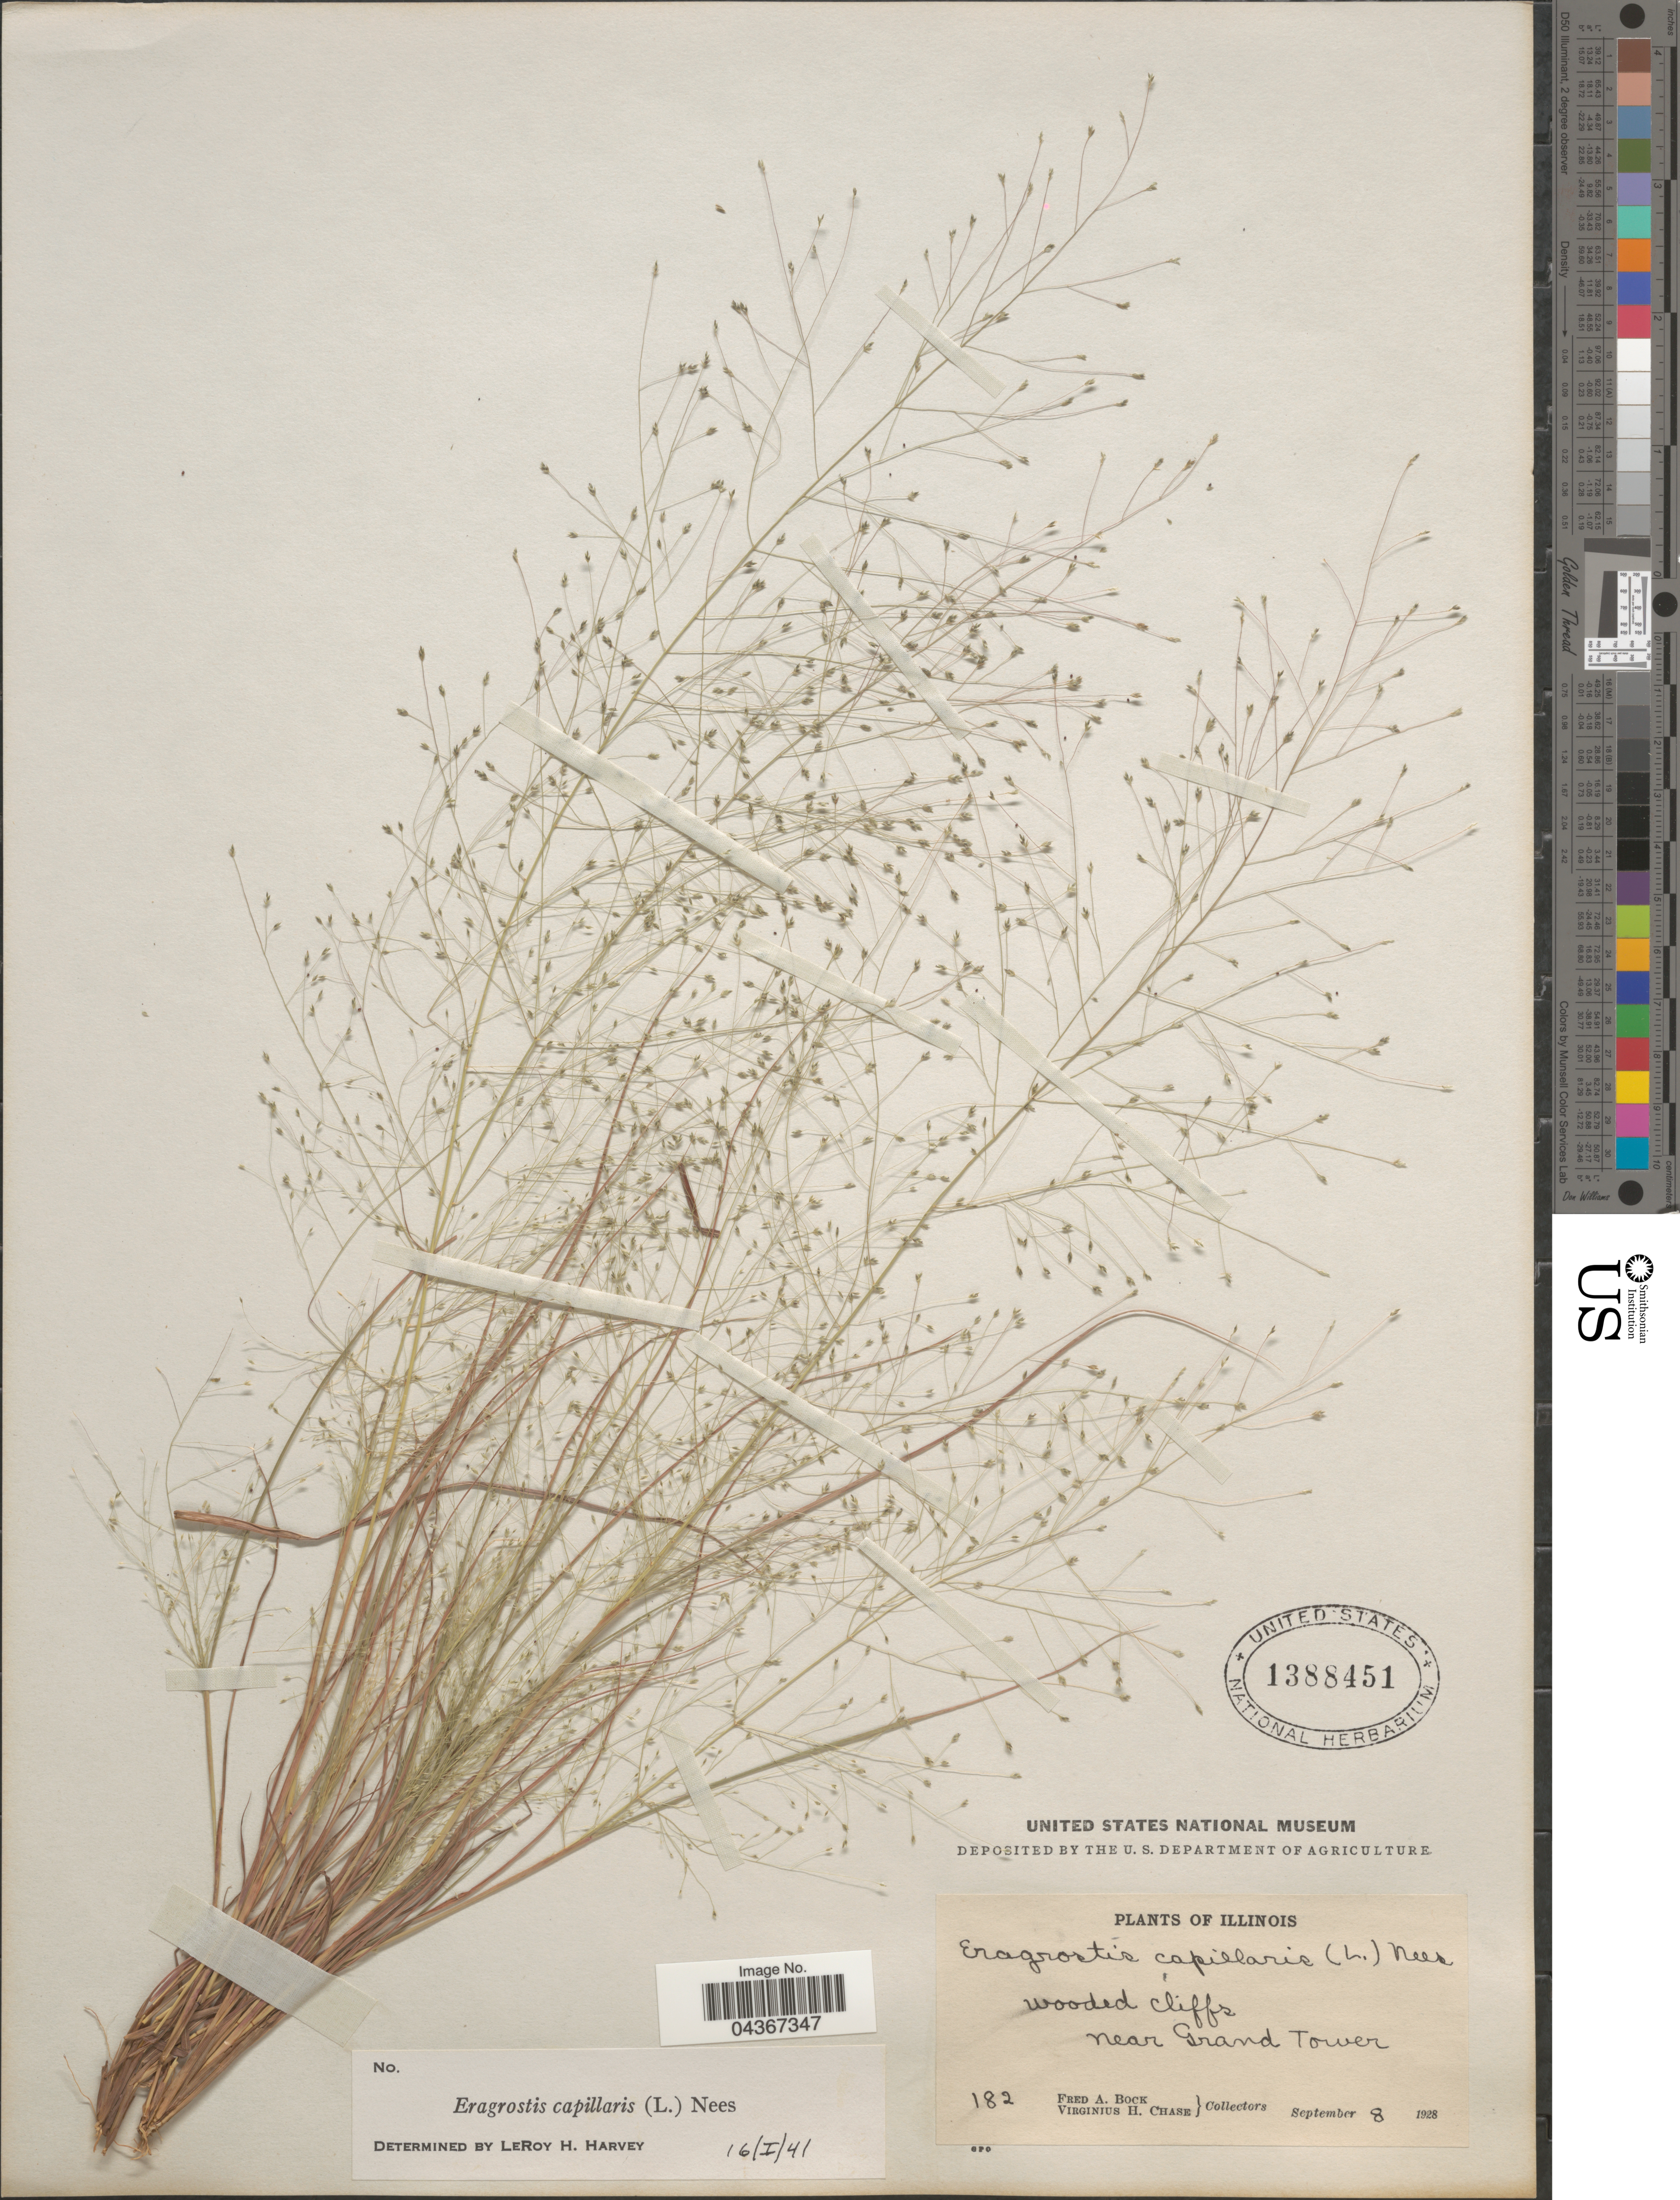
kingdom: Plantae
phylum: Tracheophyta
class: Liliopsida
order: Poales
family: Poaceae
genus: Eragrostis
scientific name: Eragrostis capillaris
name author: (L.) Nees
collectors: F. Bock & V. H. Chase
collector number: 182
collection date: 1928-09-08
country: United States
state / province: Illinois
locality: Wooded cliffs near Grand Tower.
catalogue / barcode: US 1388451